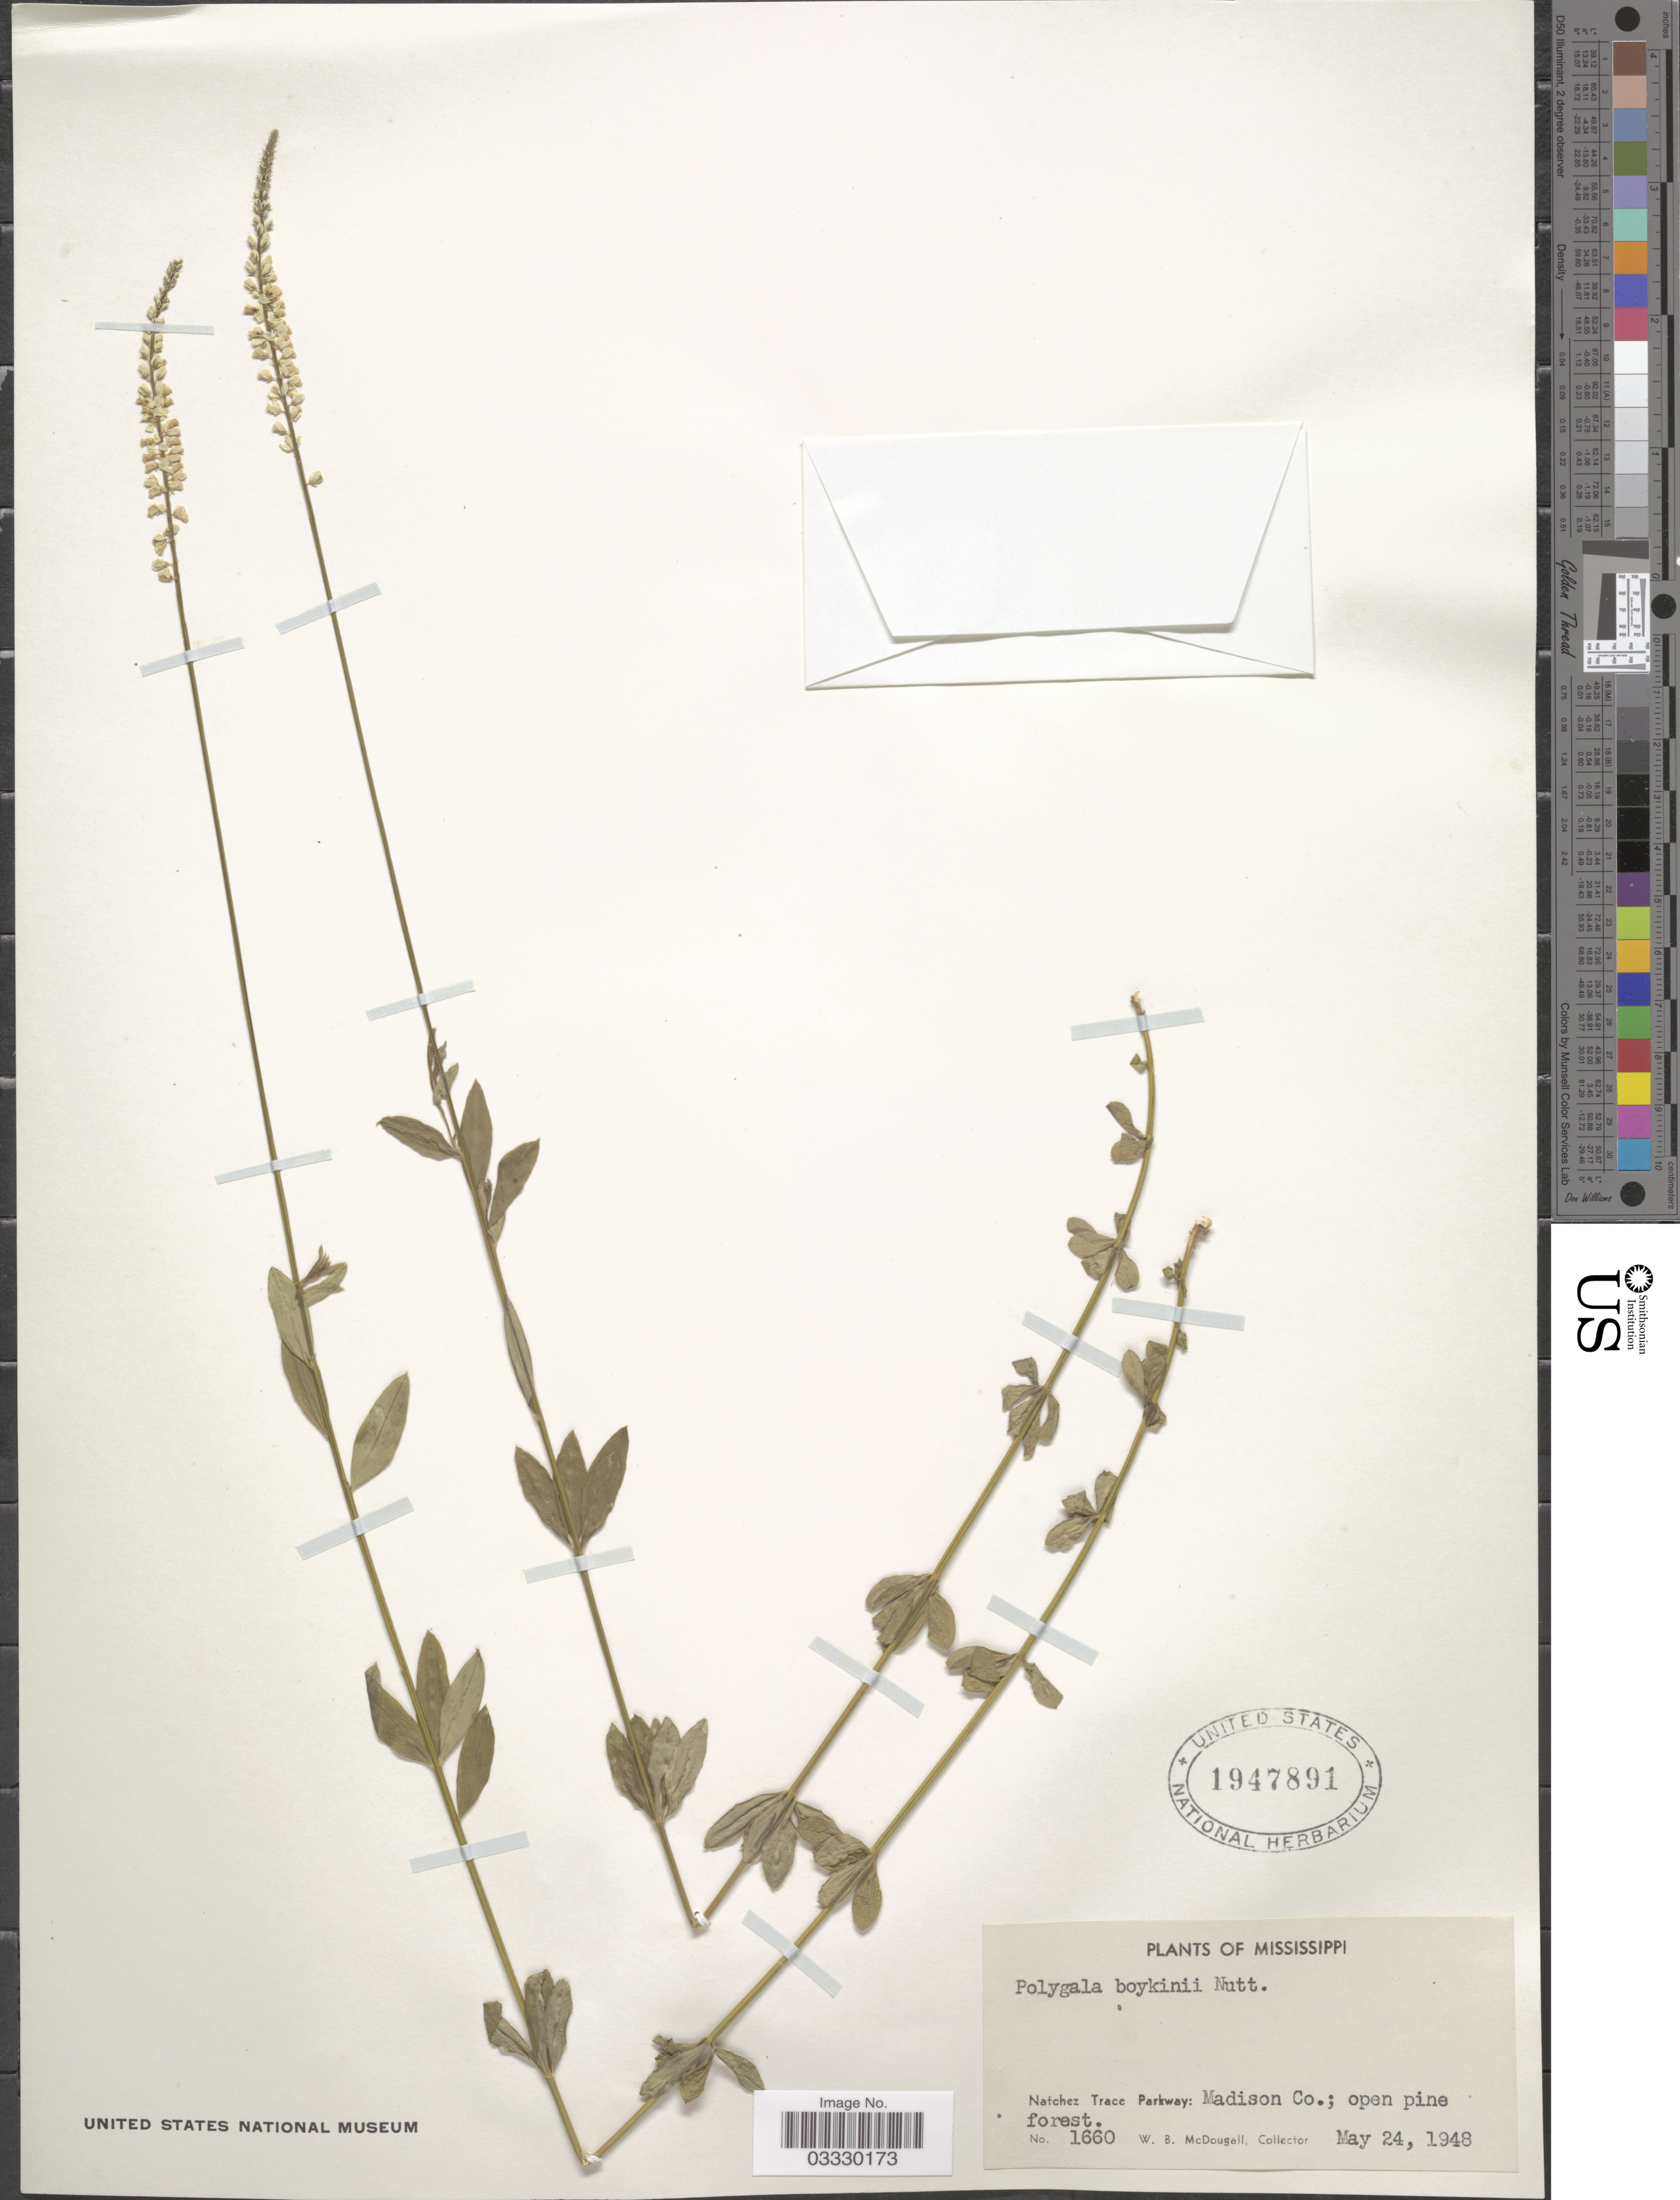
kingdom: Plantae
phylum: Tracheophyta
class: Magnoliopsida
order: Fabales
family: Polygalaceae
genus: Polygala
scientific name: Polygala boykinii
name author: Nutt.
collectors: W. B. McDougall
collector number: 1660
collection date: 1948-05-24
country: United States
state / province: Mississippi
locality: Natchez Trace Parkway: Madison Co.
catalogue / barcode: US 1947891